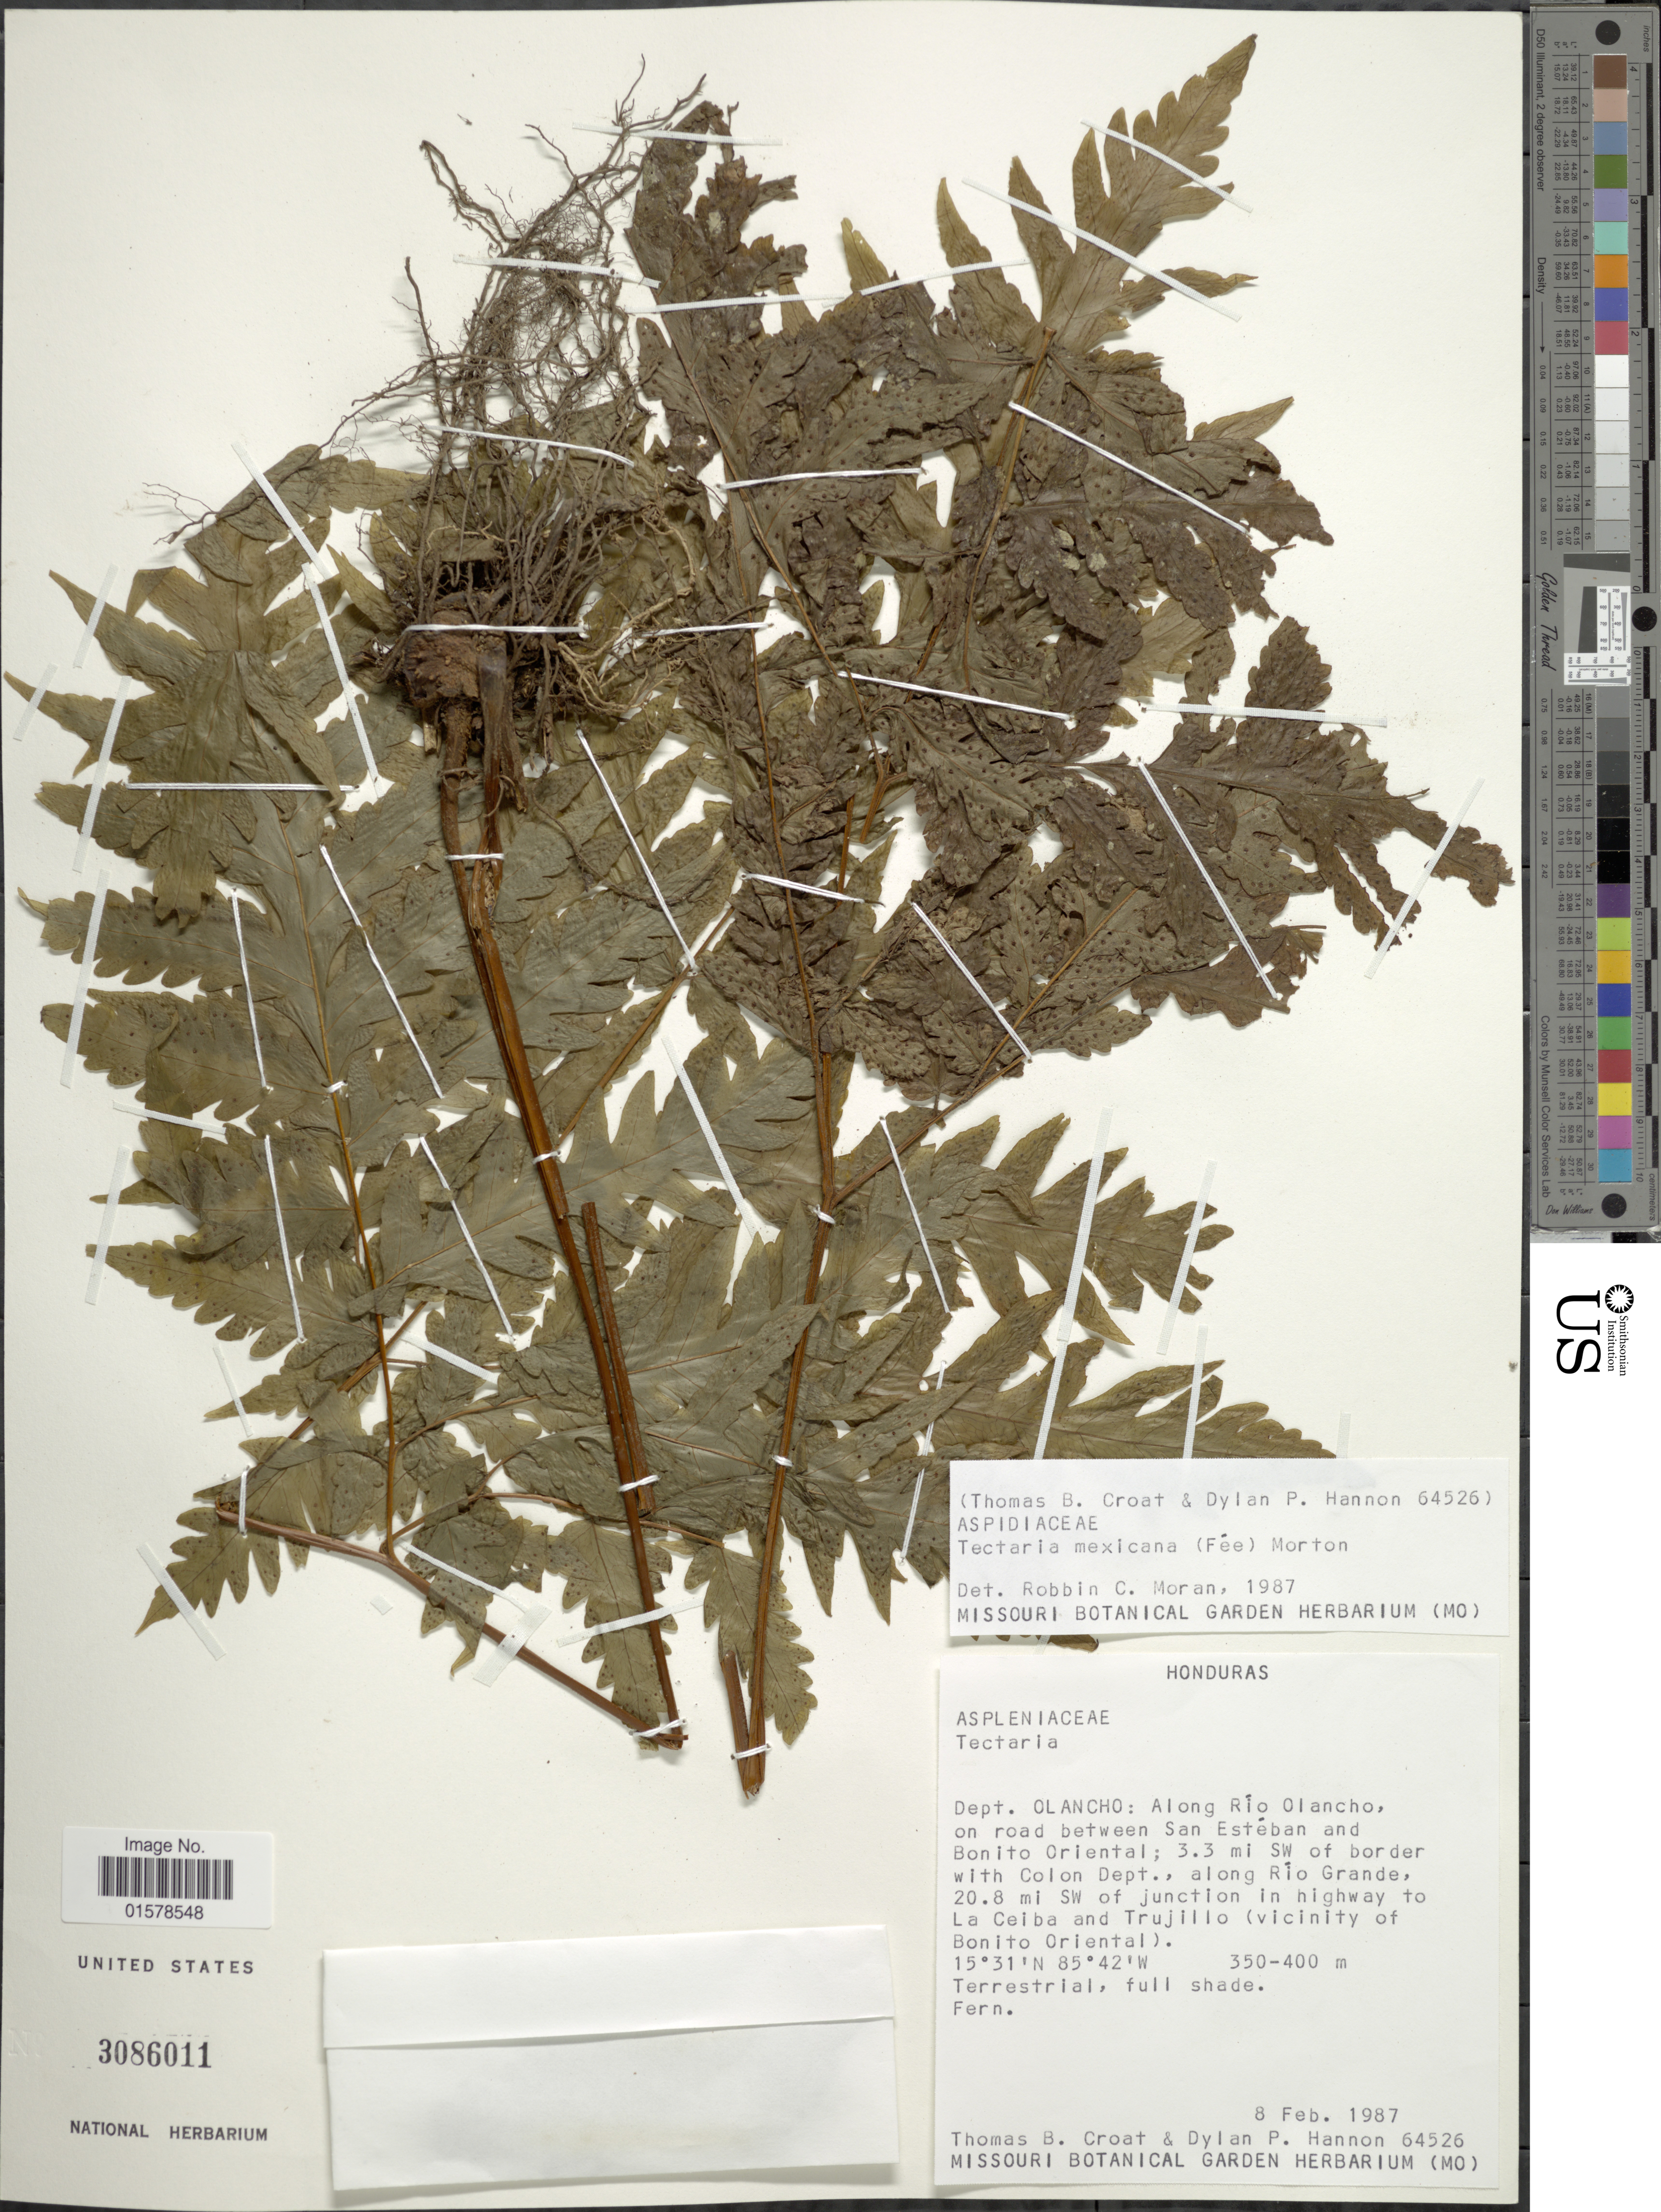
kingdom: Plantae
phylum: Tracheophyta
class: Polypodiopsida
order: Polypodiales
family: Tectariaceae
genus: Tectaria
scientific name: Tectaria mexicana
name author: (Fée) C.V. Morton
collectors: T. B. Croat & D. Hannon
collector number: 64526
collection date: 1987-02-08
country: Honduras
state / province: Olancho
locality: Dept. Olancho: Along Rio Olancho on road between San Esteban and Bonito Oriental; 3.3 mi SW of border with Colon Dept., along Rio Grande, 20.8 mi SW of junction in highway to La Ceiba and Trujillo (vicinity of Bonito Oriental)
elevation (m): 350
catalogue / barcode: US 3086011